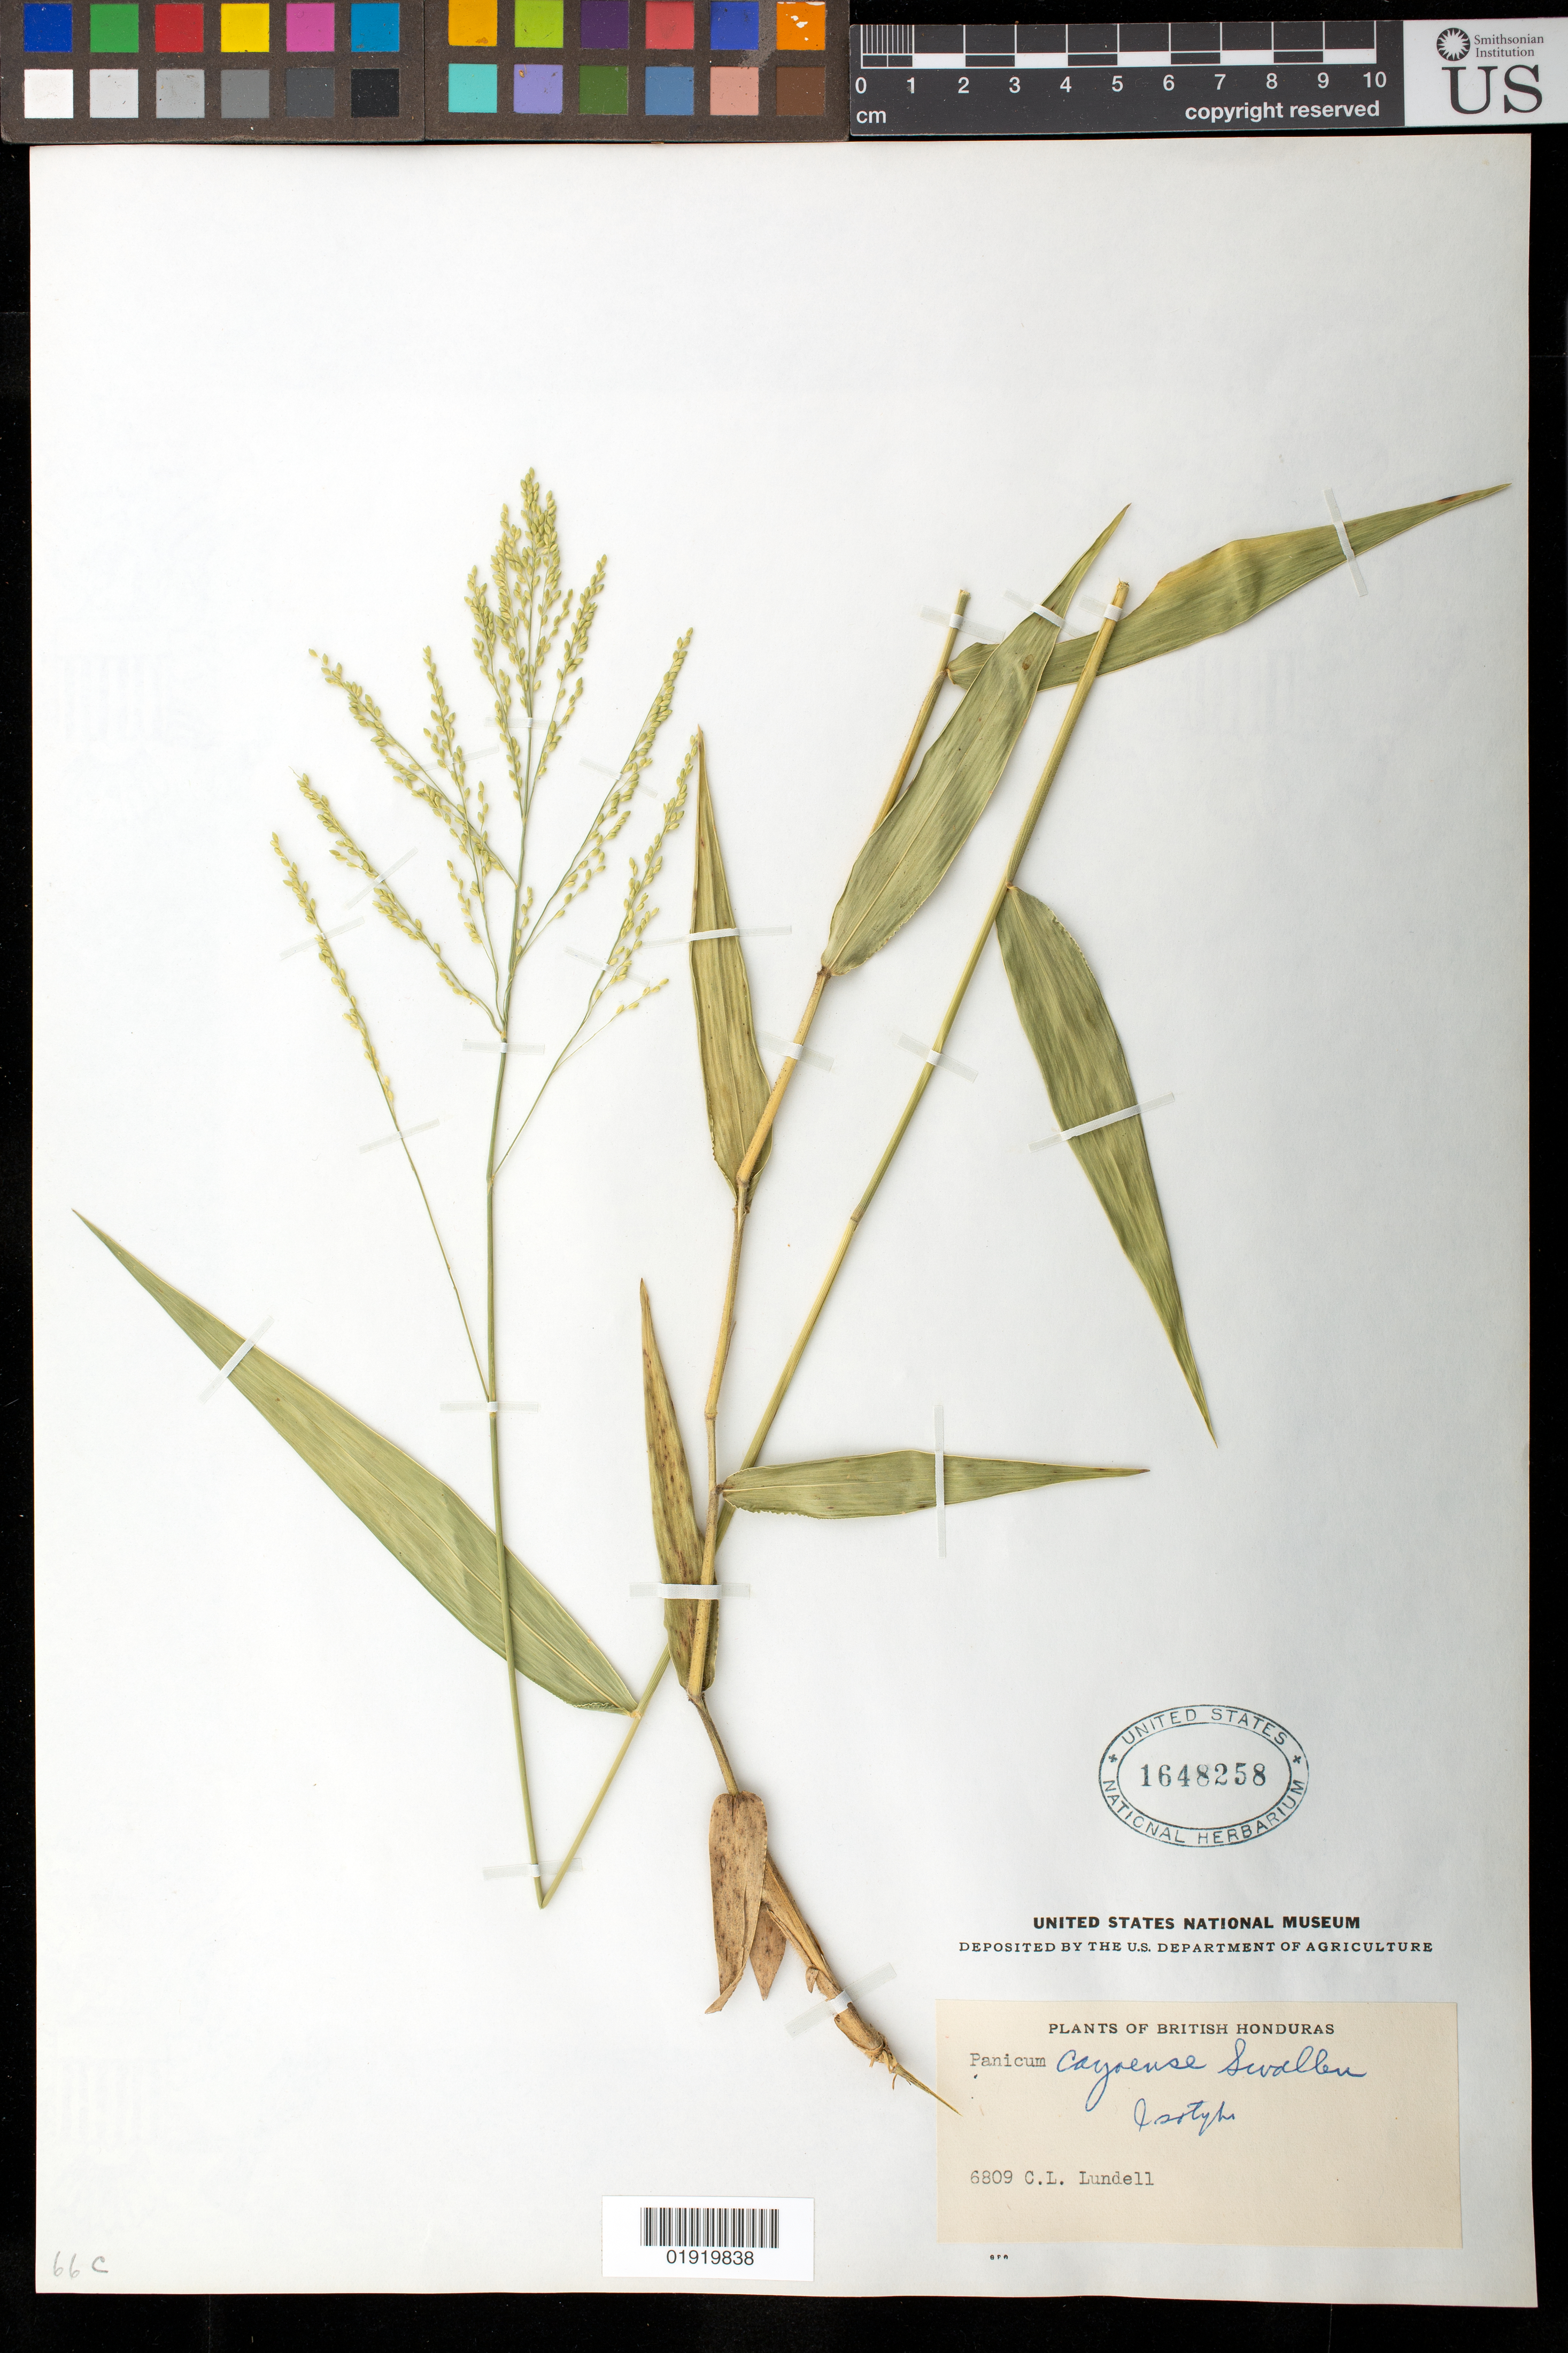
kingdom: Plantae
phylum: Tracheophyta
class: Liliopsida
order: Poales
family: Poaceae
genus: Panicum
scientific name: Panicum cayoense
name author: Swallen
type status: Isotype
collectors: C. L. Lundell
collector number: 6809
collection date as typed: Jul 1936 to -- Aug 1936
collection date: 1936-07/1936-08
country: Belize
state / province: Cayo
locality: British Honduras. El Cayo District: Mountain Pine Ridge, San Agustin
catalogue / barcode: US 1648258